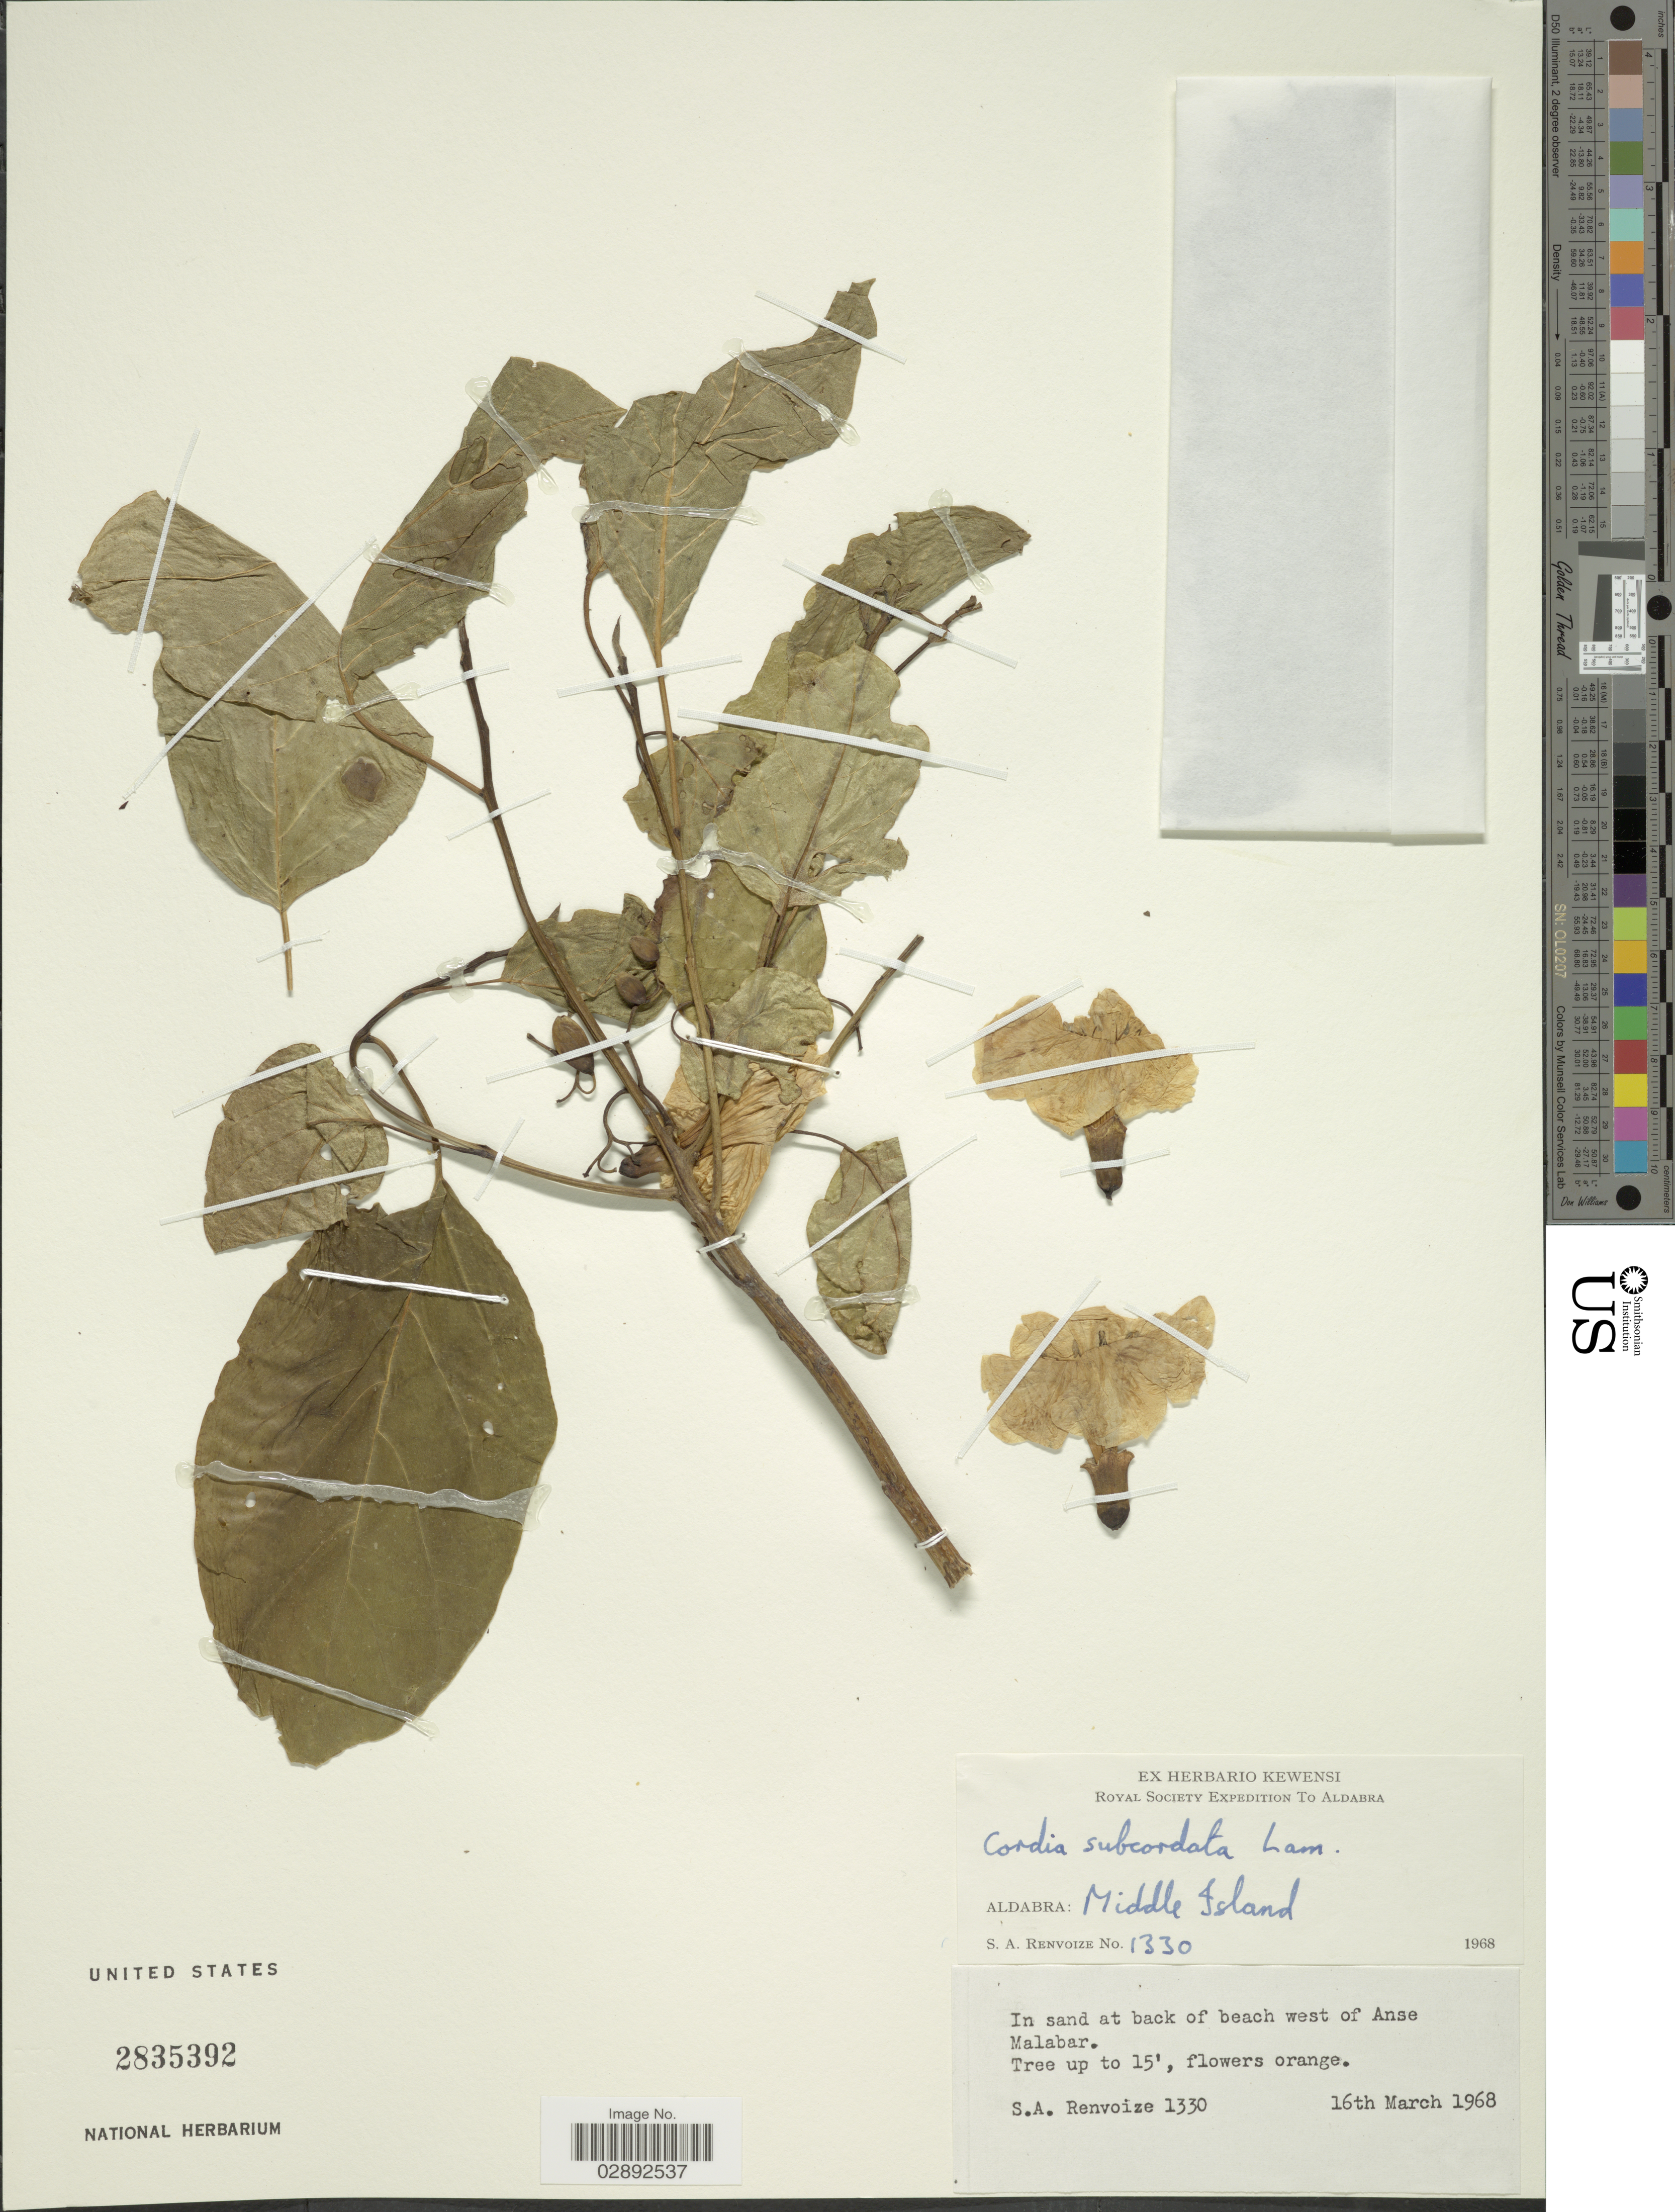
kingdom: Plantae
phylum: Tracheophyta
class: Magnoliopsida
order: Boraginales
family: Cordiaceae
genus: Cordia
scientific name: Cordia subcordata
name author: Lam.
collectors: S. A. Renvoize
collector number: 1330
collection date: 1968-03-16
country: Seychelles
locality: Aldabra: Middle Island. In sand at back of beach west of Anse Malabar.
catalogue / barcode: US 2835392